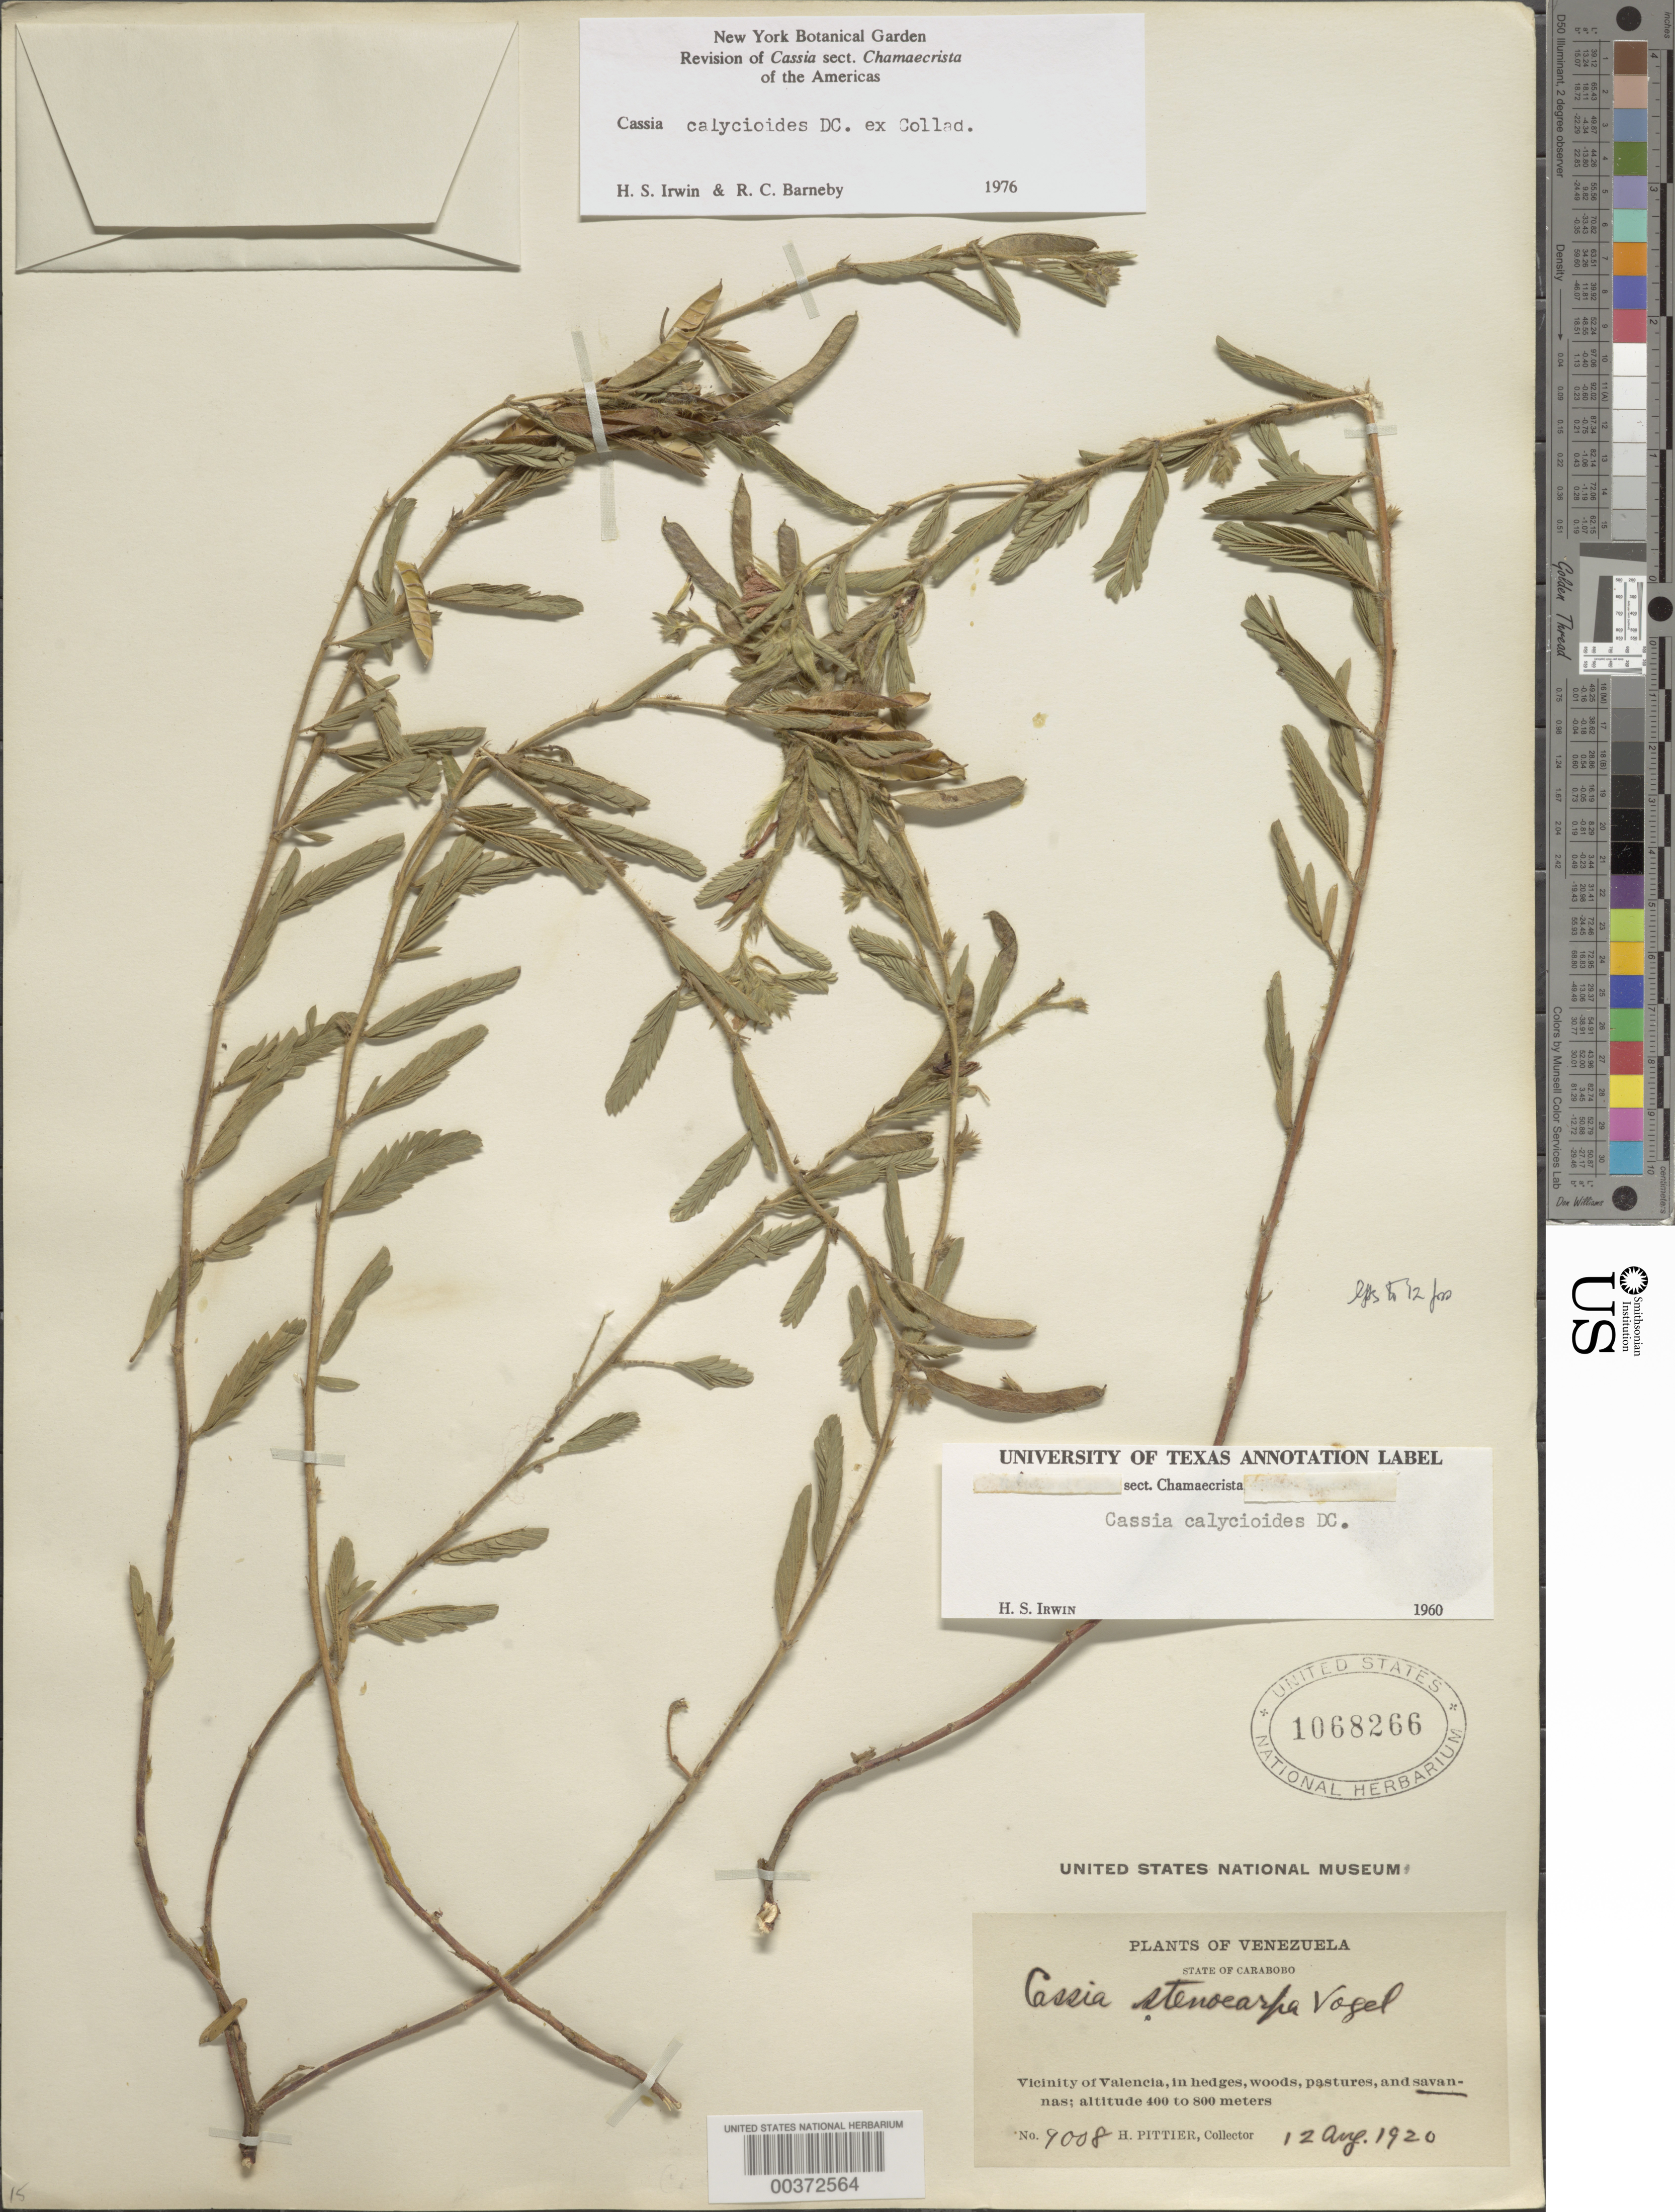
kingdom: Plantae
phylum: Tracheophyta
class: Magnoliopsida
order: Fabales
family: Fabaceae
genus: Chamaecrista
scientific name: Chamaecrista calycioides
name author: (Collad.) Greene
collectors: H. F. Pittier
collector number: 9008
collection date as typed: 12 Aug 1920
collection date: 1920-08-12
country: Venezuela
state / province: Carabobo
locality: Vicinity of valencia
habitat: In hedges, woods, pastures, and savannas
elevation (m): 400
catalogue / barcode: US 1068266